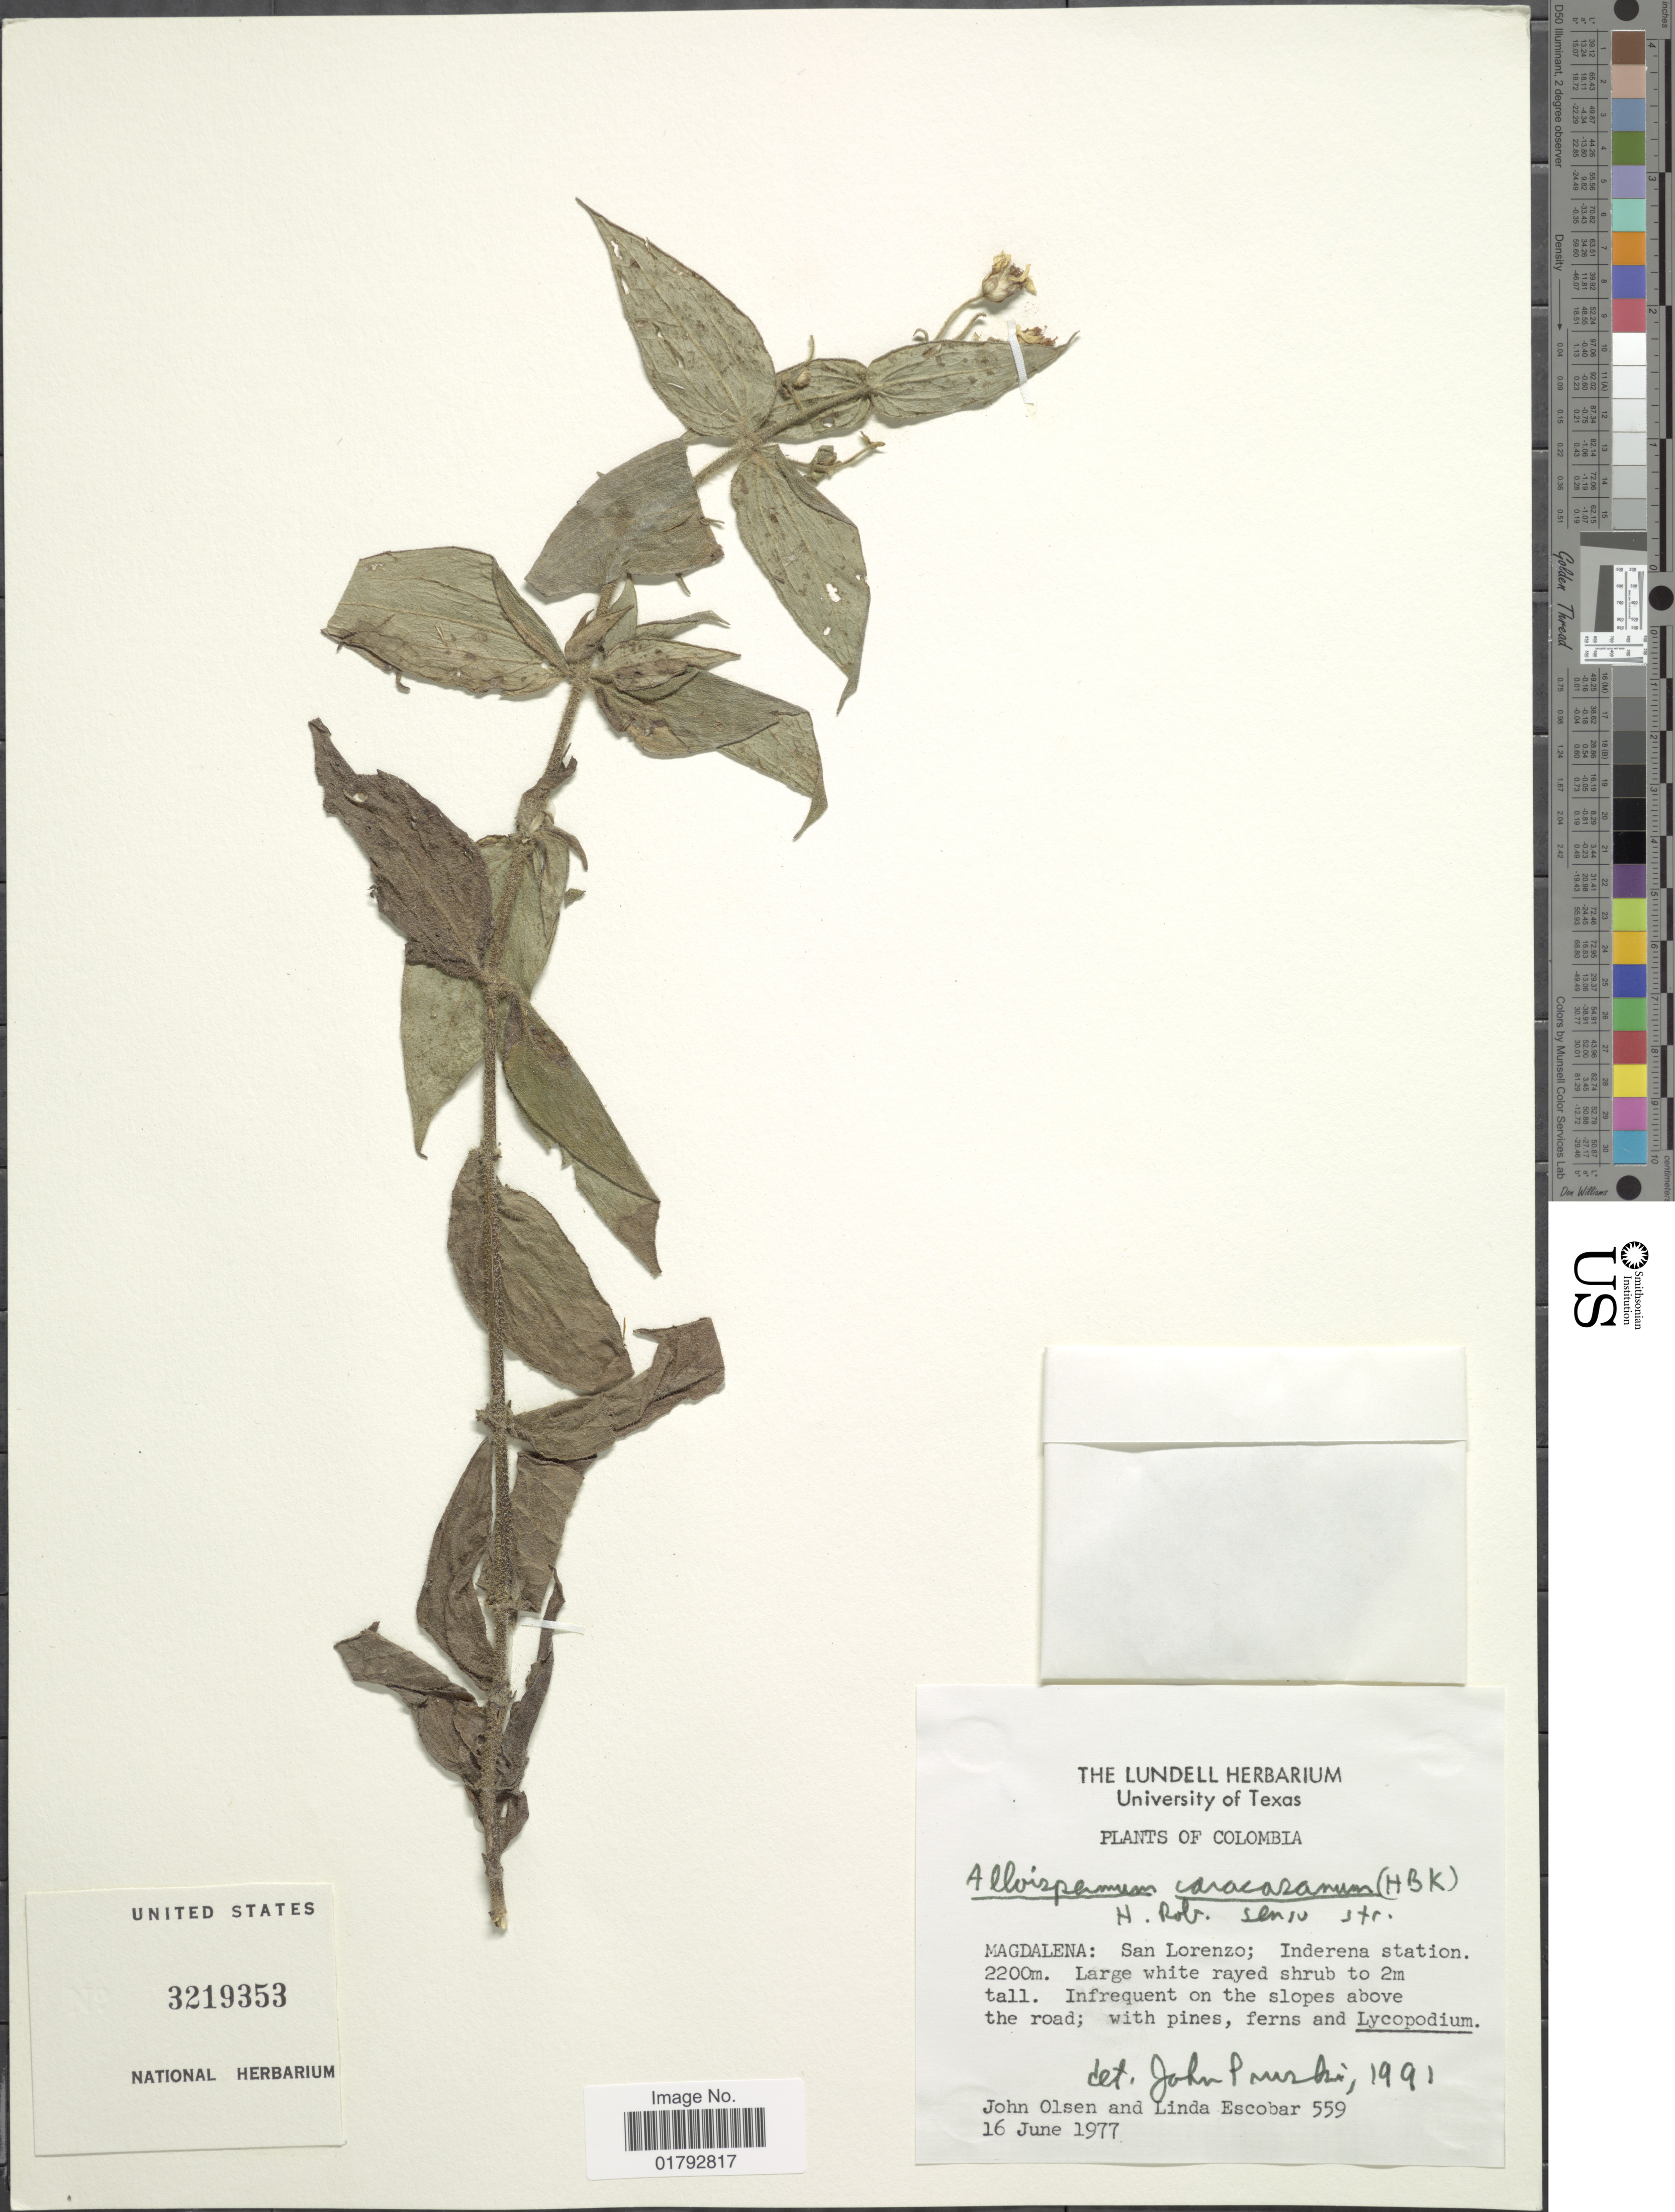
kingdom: Plantae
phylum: Tracheophyta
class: Magnoliopsida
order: Asterales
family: Asteraceae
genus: Alloispermum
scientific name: Alloispermum caracasanum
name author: (Kunth) H. Rob.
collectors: J. Olsen & L. K. de Escobar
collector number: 559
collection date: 1977-06-16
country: Colombia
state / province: Magdalena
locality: Magdalena: San Lorenzo; Inderena station.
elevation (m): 2200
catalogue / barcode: US 3219353